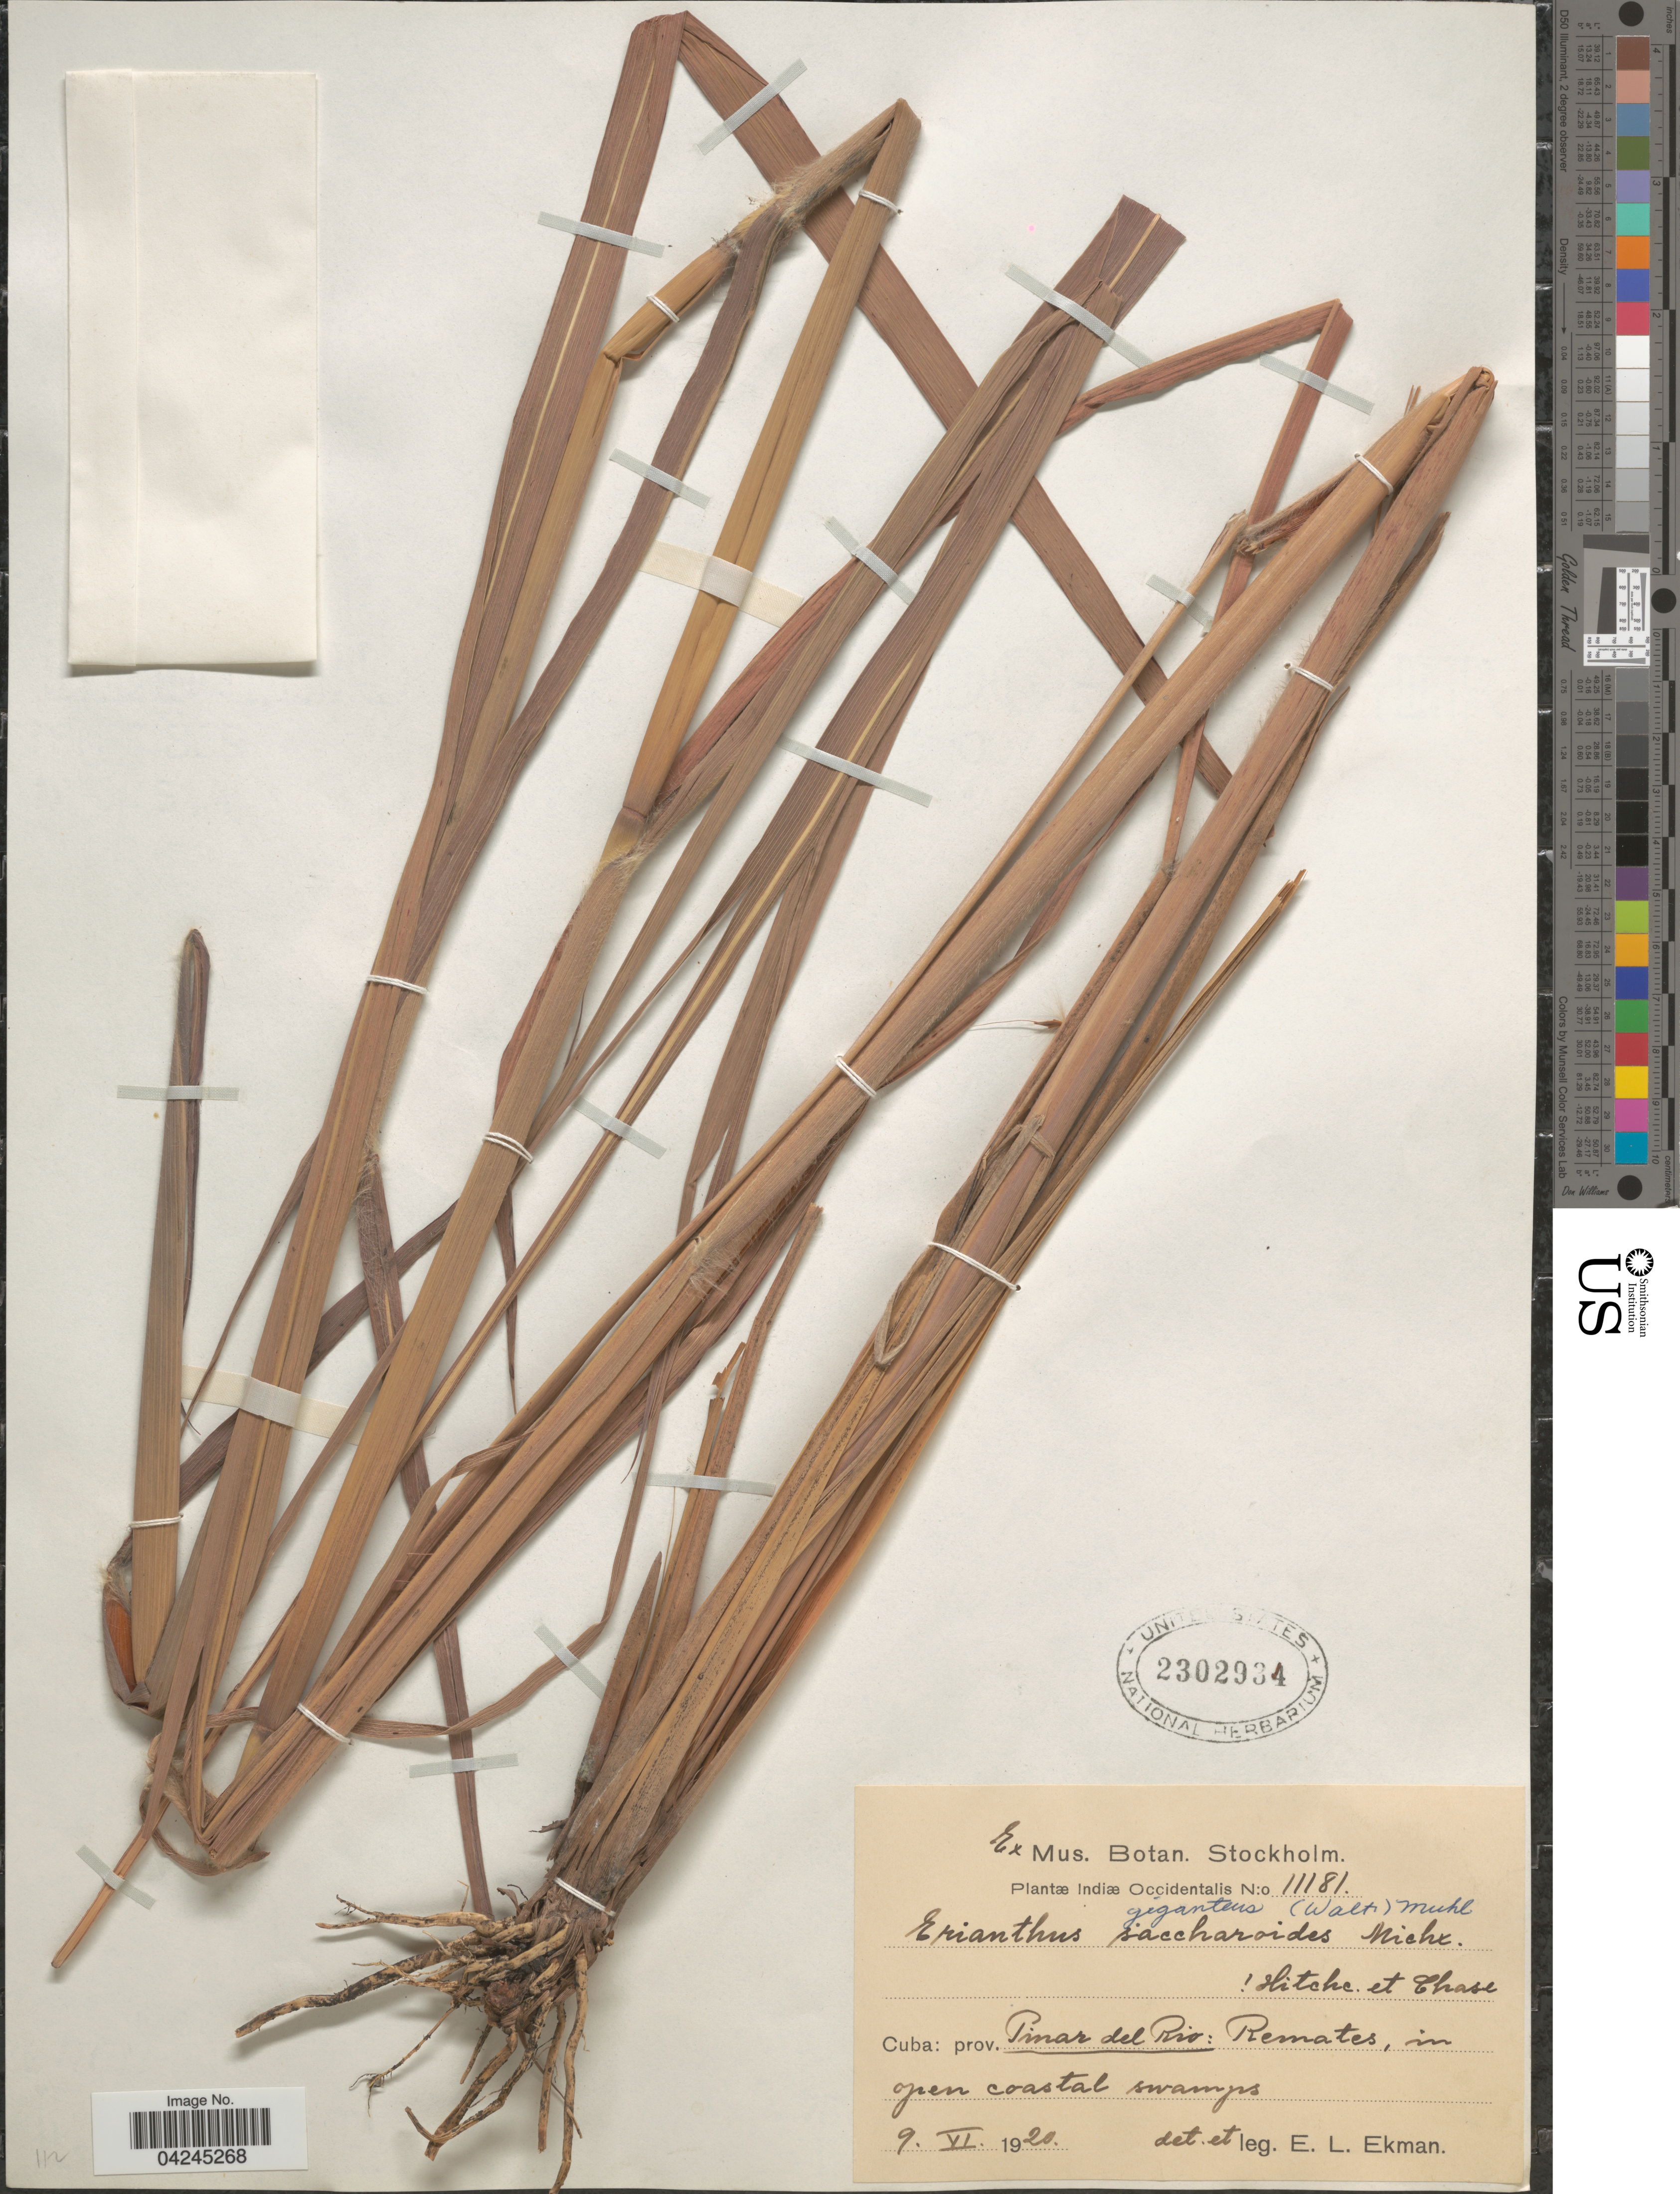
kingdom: Plantae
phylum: Tracheophyta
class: Liliopsida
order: Poales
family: Poaceae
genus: Erianthus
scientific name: Erianthus giganteus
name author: (Walter) P. Beauv.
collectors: E. L. Ekman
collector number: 11181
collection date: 1920-06-09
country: Cuba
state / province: Pinar del Río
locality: Indiæ Occidentalis. Remates.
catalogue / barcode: US 2302934